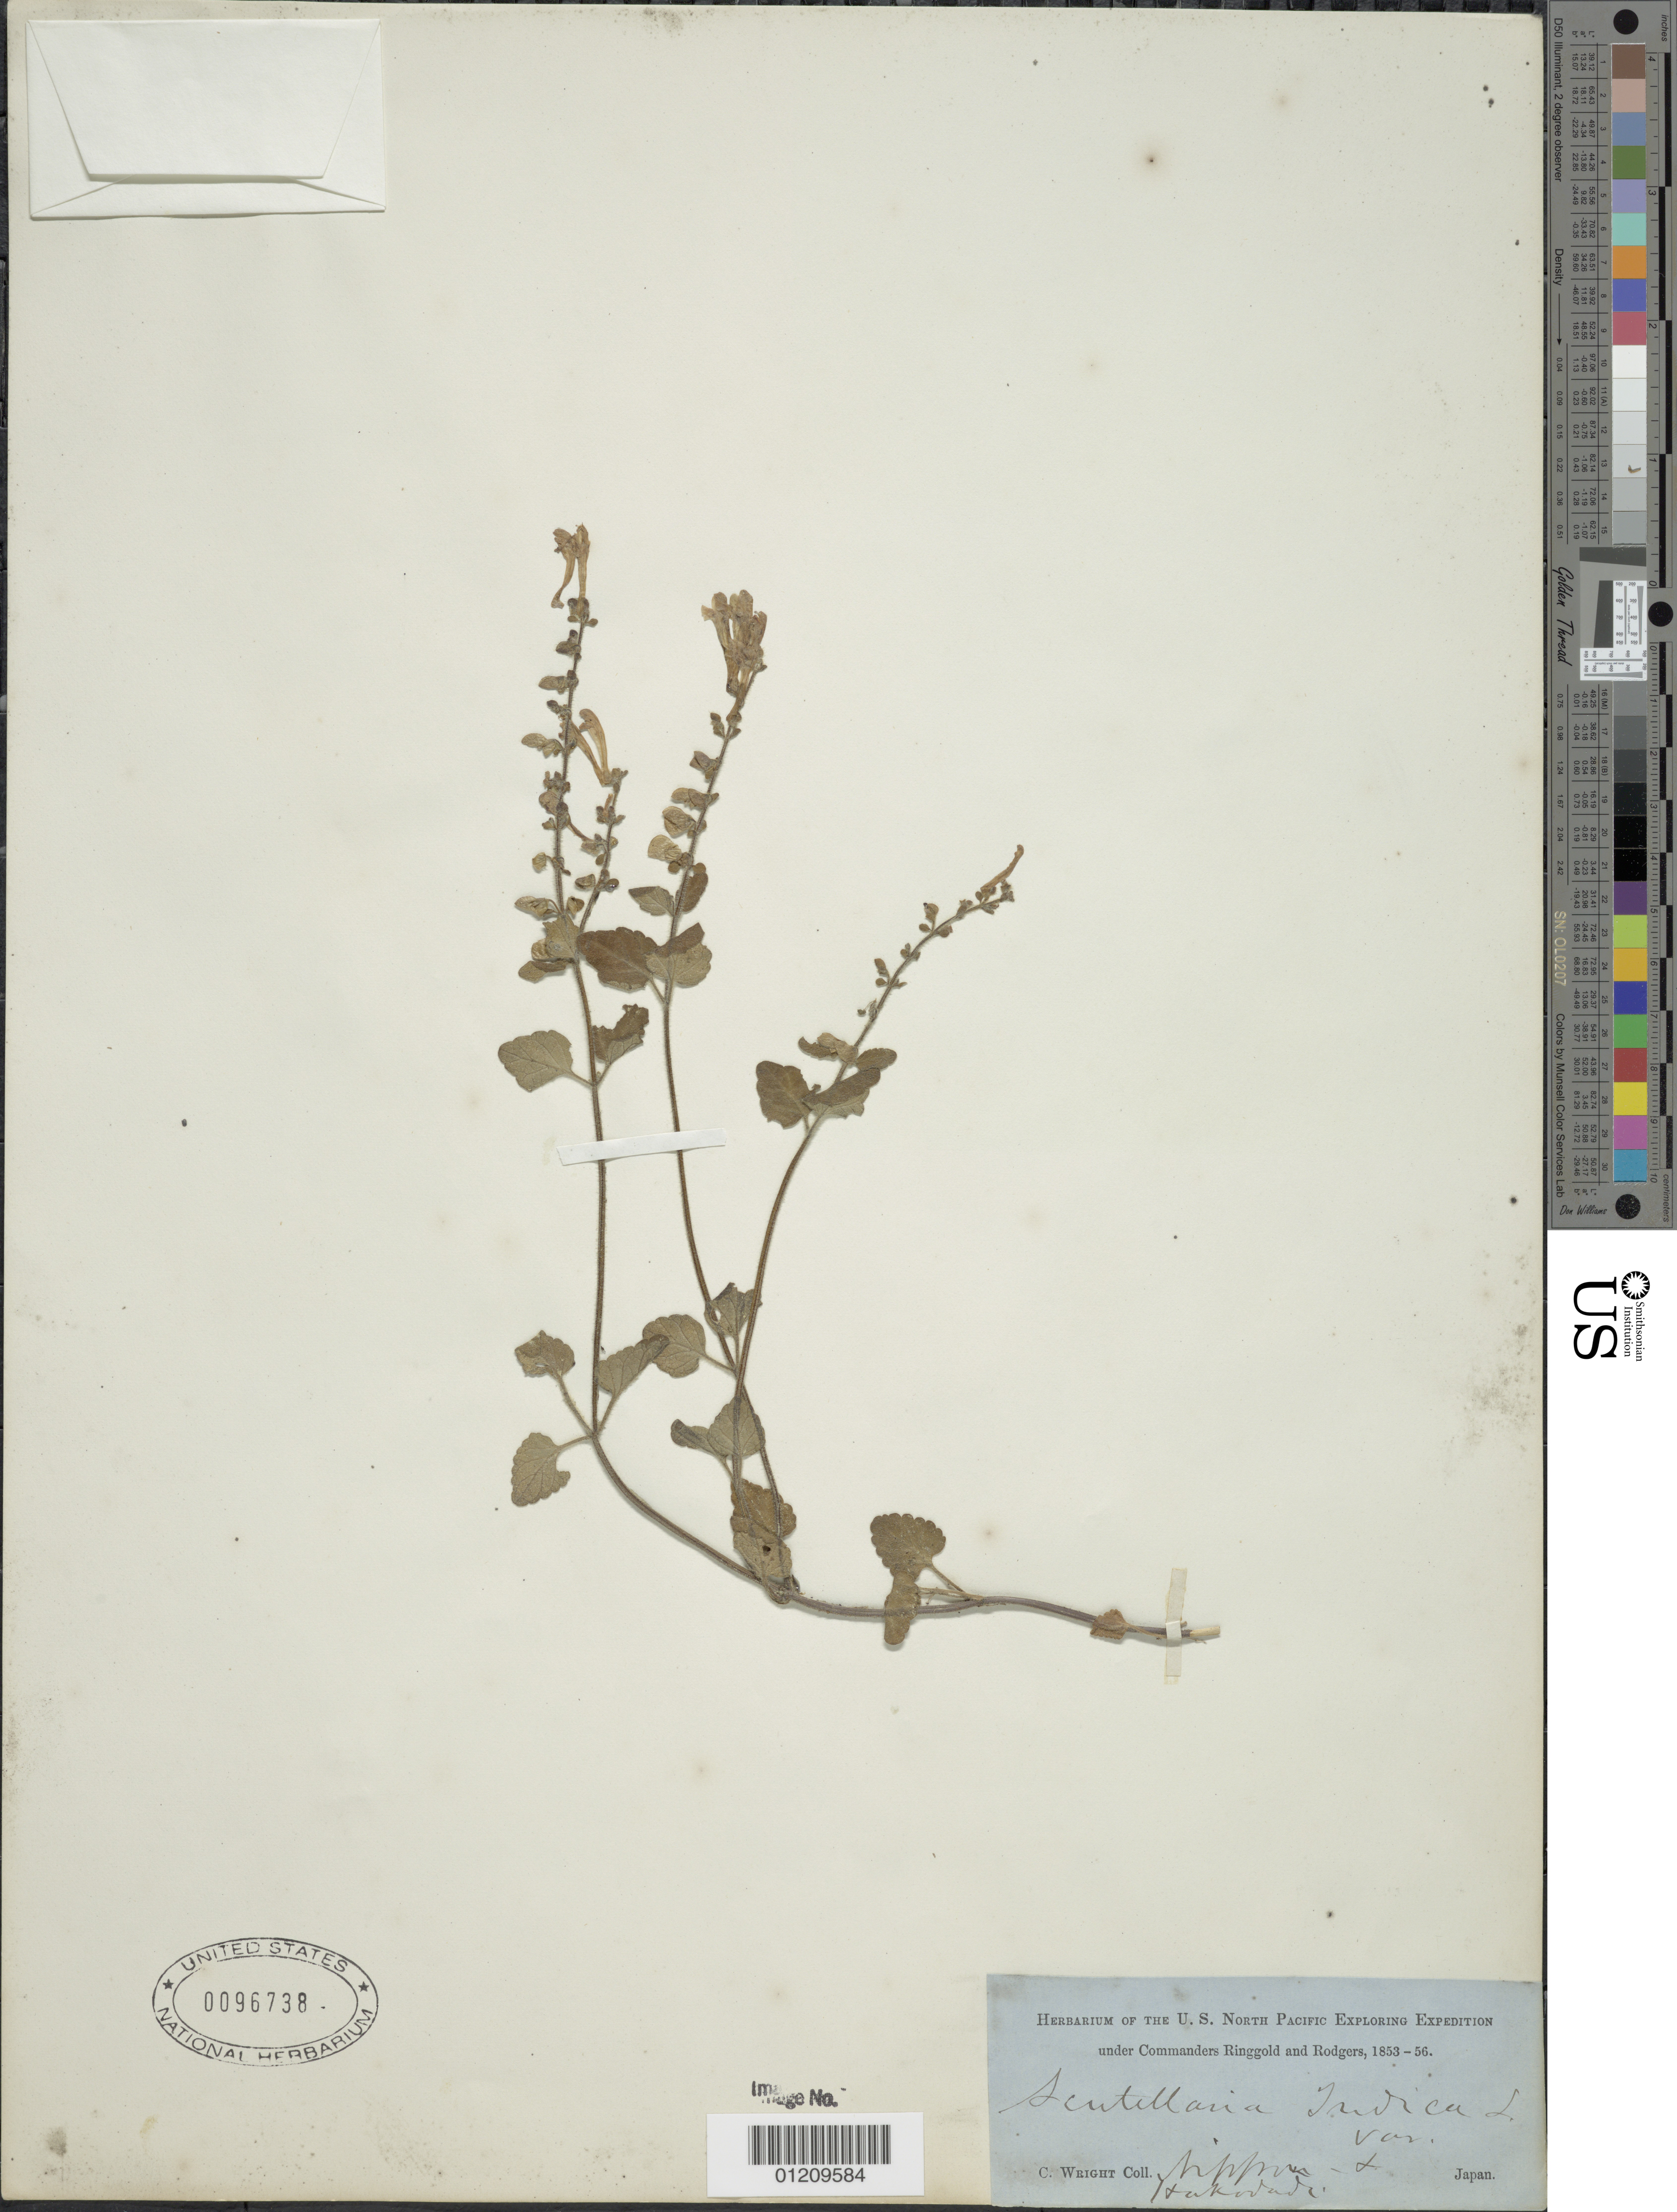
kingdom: Plantae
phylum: Tracheophyta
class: Magnoliopsida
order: Lamiales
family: Lamiaceae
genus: Scutellaria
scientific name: Scutellaria indica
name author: L.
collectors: C. Wright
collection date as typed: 1853 to -- --- 1856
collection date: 1853/1856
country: Japan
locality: Nippon and Hakodadi.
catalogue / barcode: US 96738